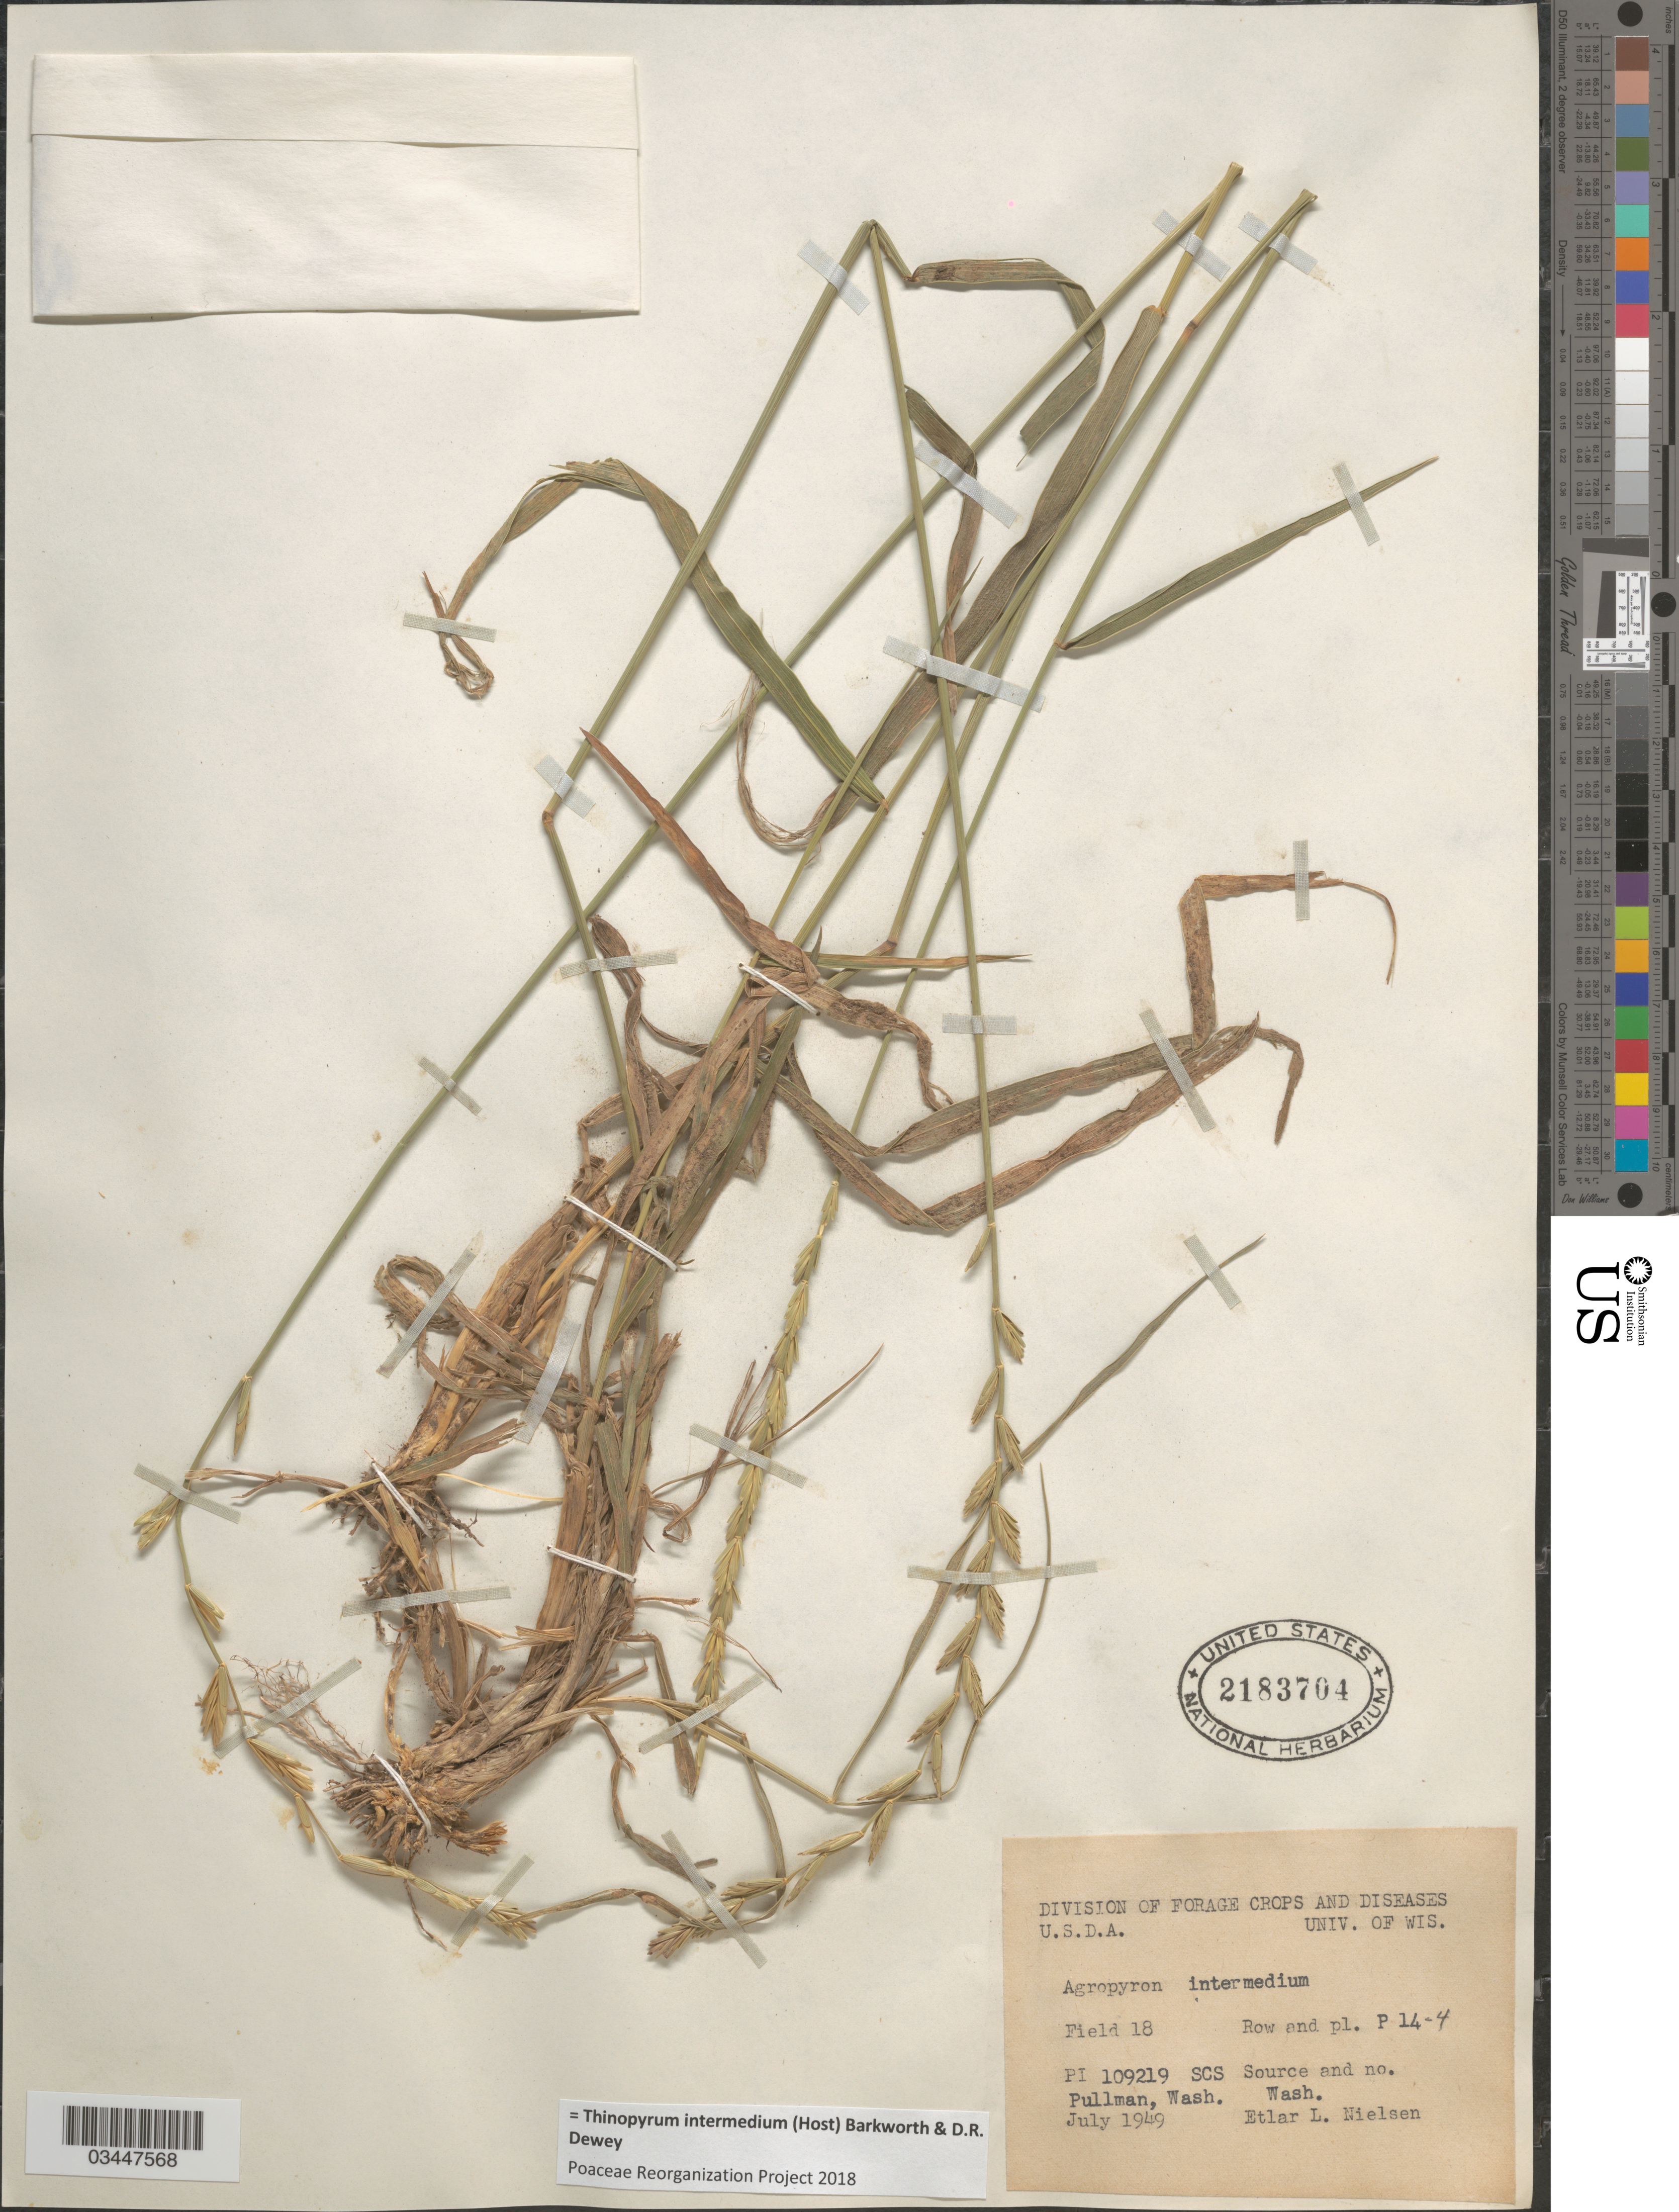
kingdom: Plantae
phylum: Tracheophyta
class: Liliopsida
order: Poales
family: Poaceae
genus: Thinopyrum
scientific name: Thinopyrum intermedium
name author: (Host) Barkworth & Dewey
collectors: E. L. Nielsen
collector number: PI109219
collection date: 1949-07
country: United States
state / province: Washington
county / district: Whitman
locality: Field 18. Row and pl. P 14-4. SCS Pullman.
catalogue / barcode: US 2183704